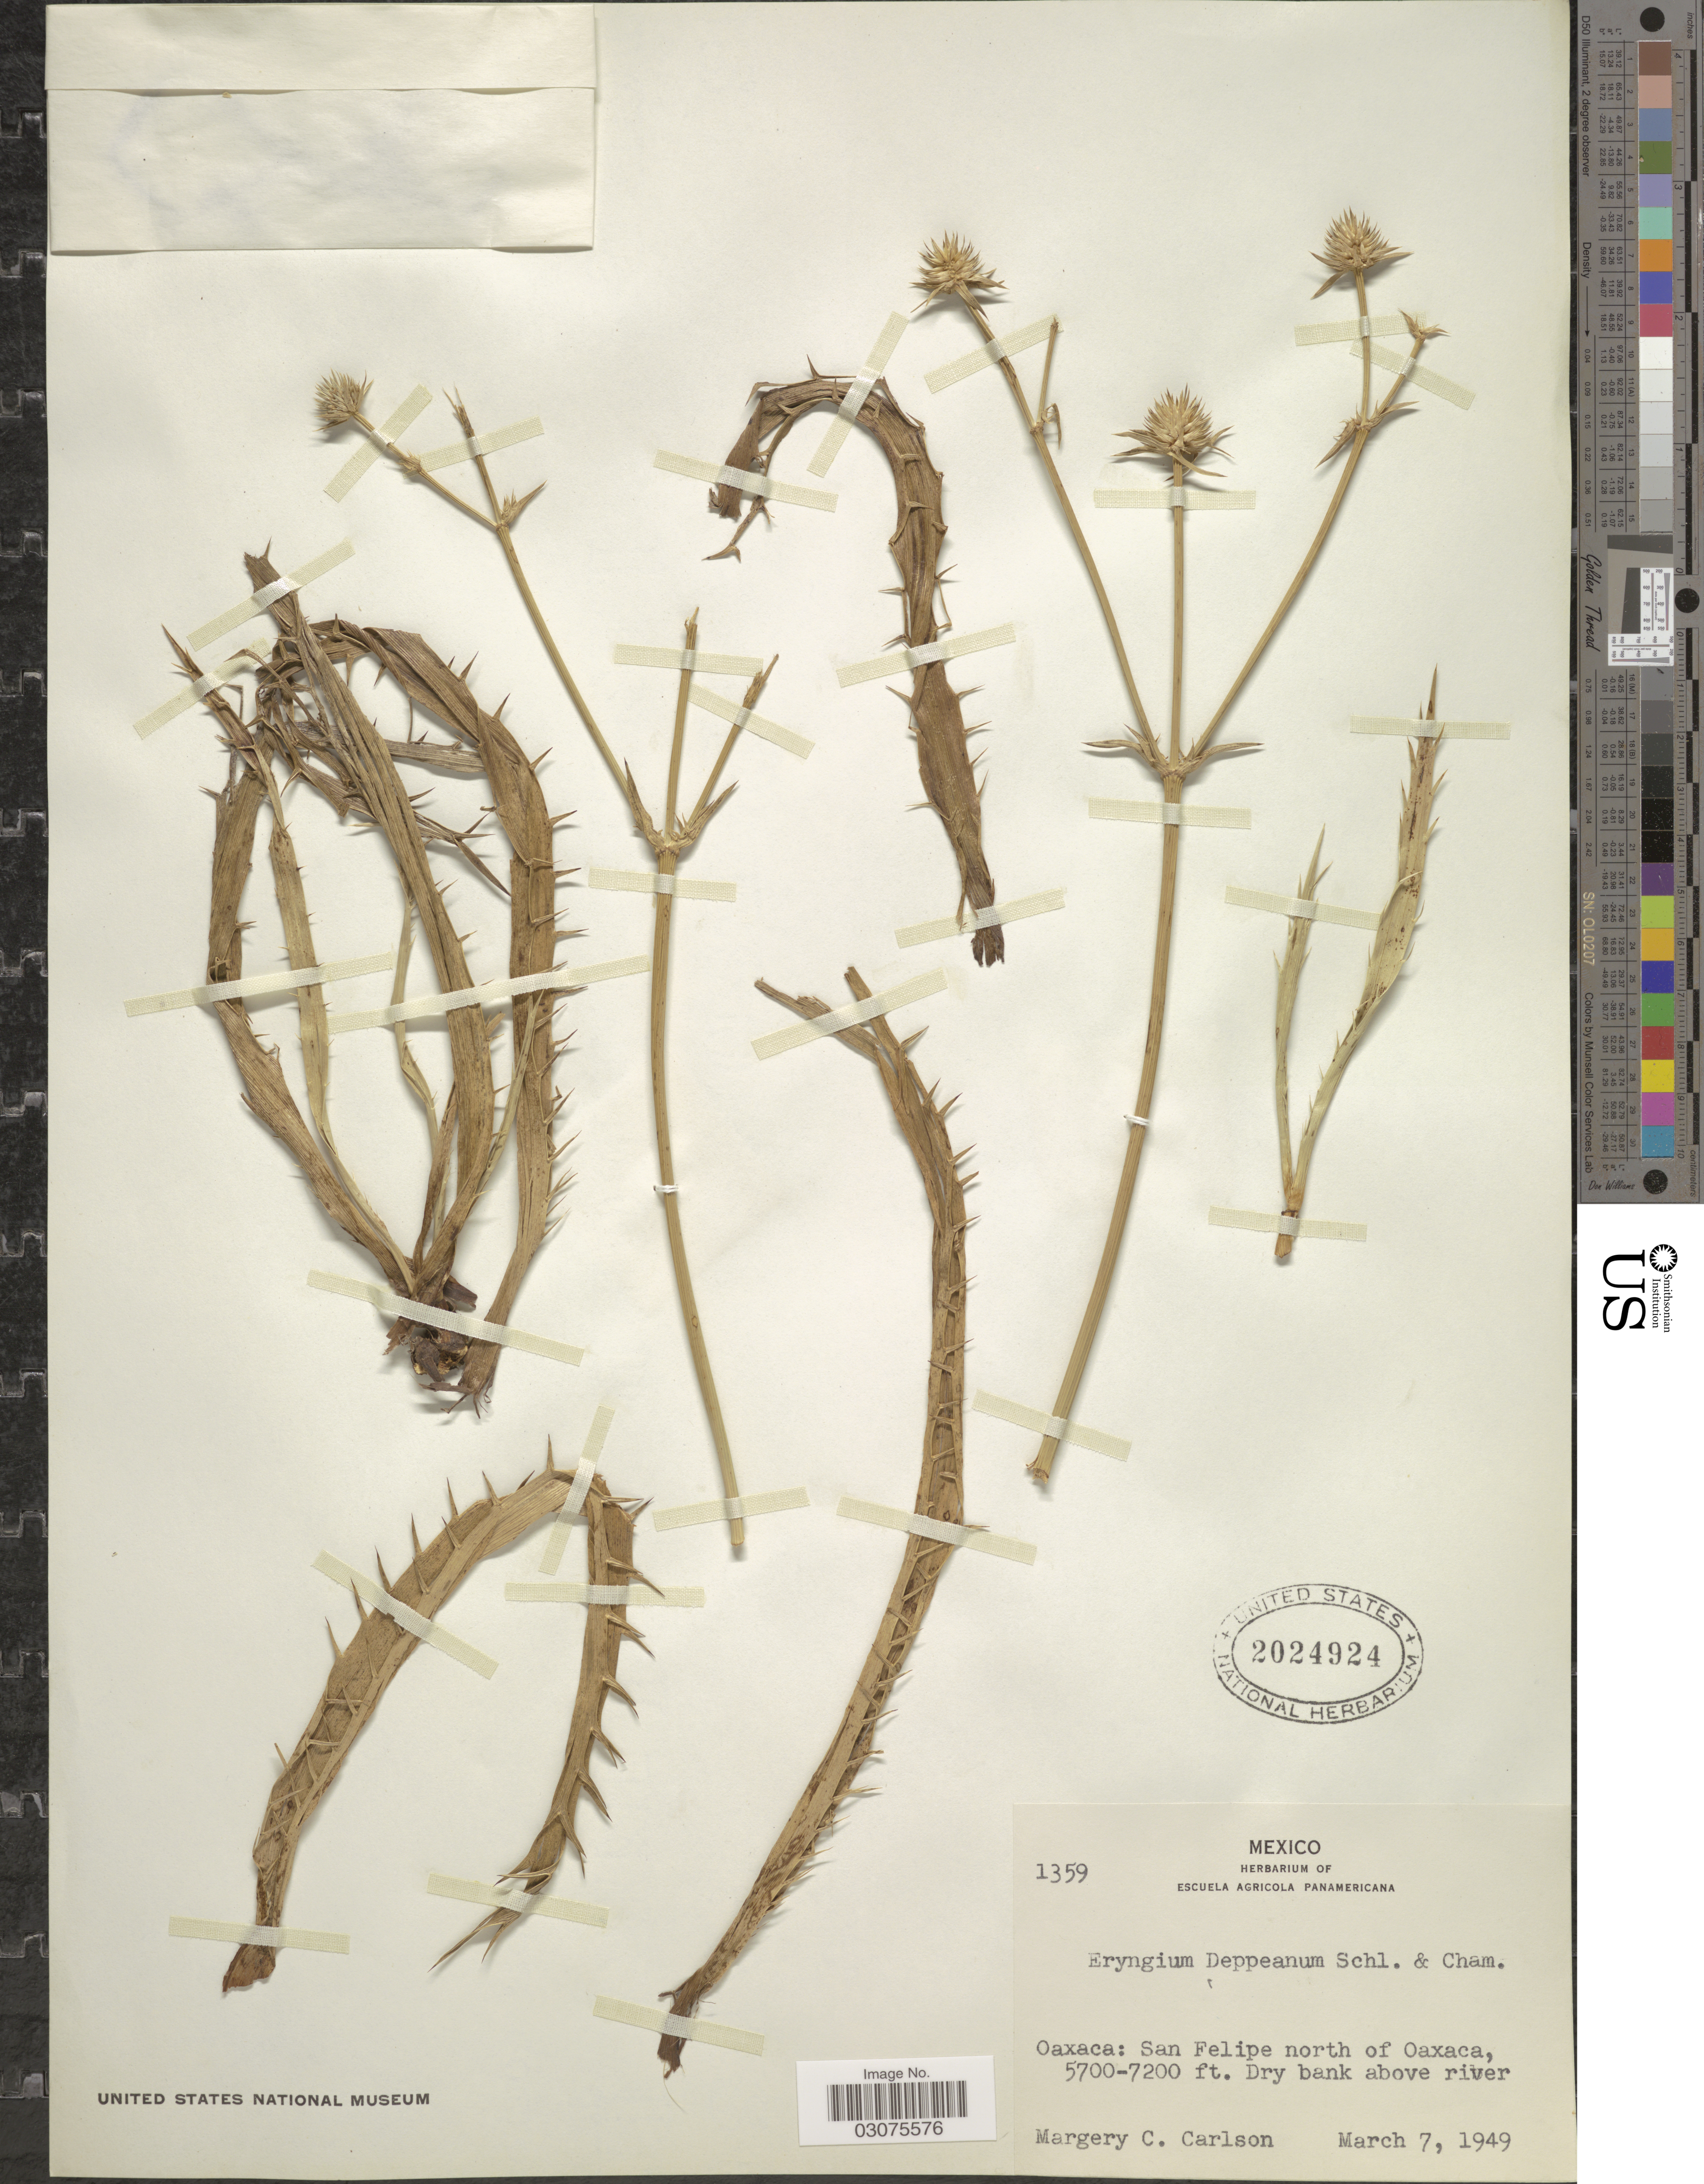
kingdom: Plantae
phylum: Tracheophyta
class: Magnoliopsida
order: Apiales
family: Apiaceae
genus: Eryngium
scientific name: Eryngium deppeanum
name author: Schltdl. & Cham.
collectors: M. C. Carlson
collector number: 1359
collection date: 1949-03-07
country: Mexico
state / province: Oaxaca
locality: San Felipe north of Oaxaca.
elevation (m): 1737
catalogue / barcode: US 2024924